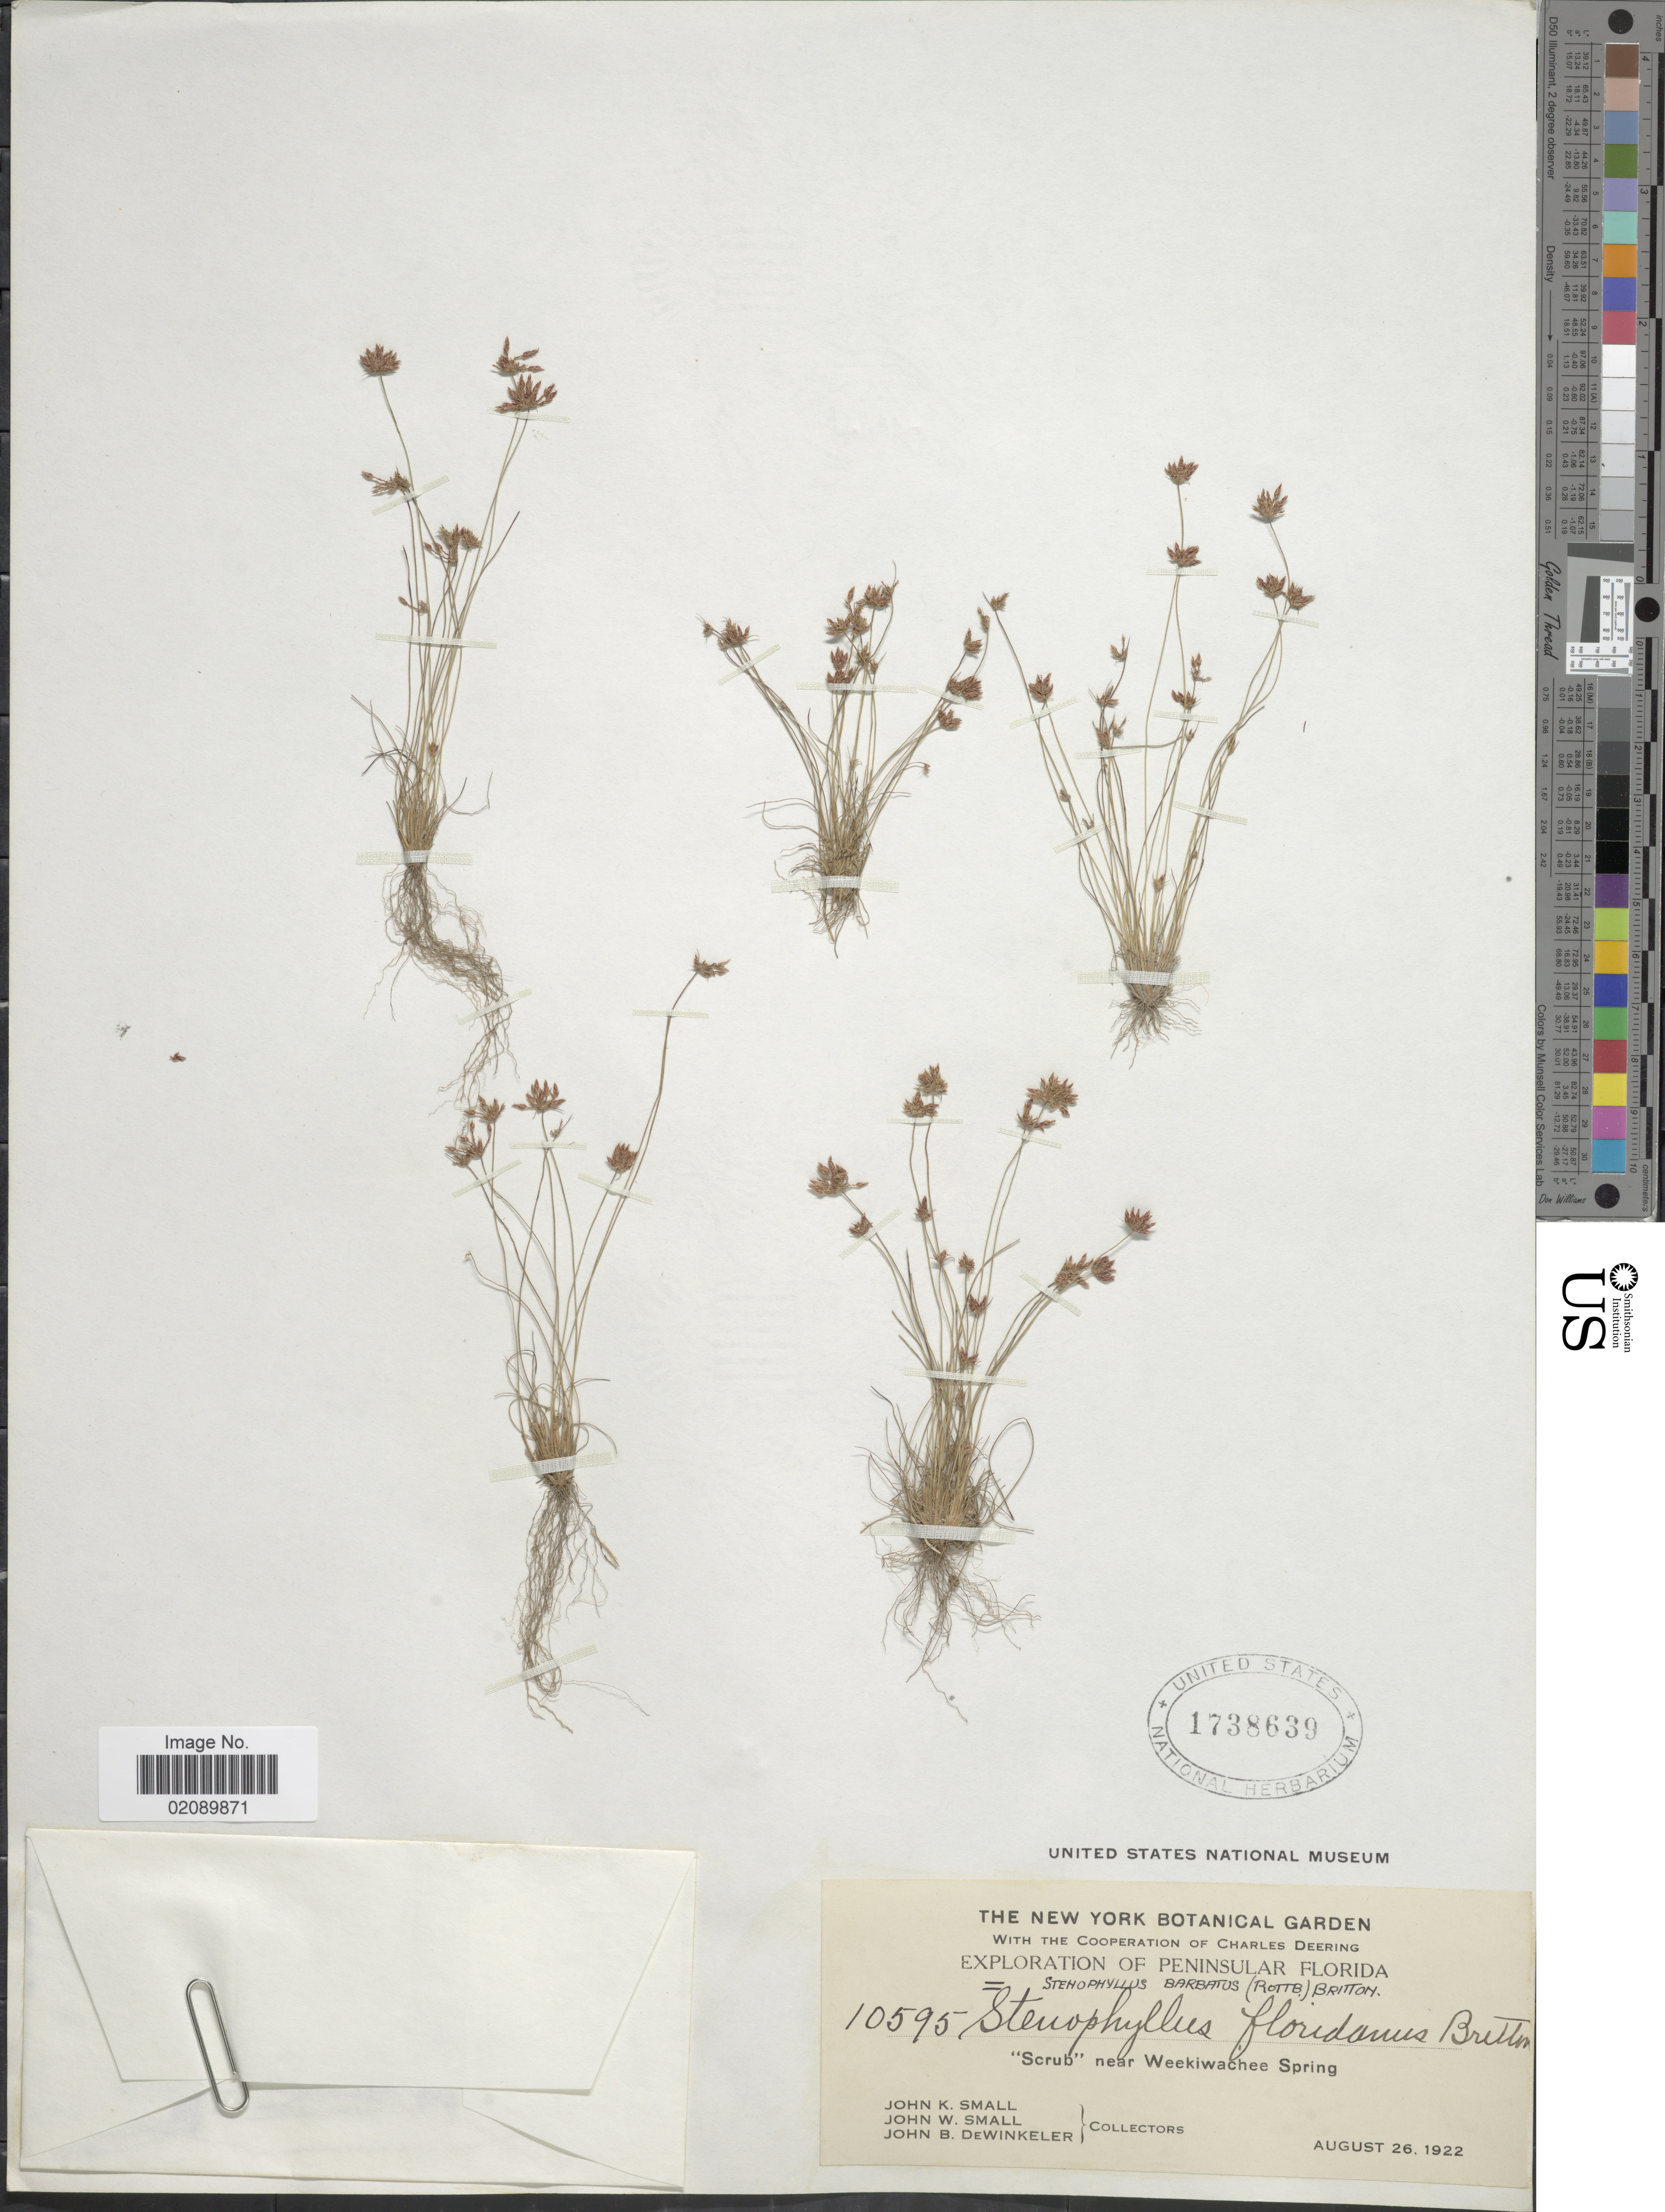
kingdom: Plantae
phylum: Tracheophyta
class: Liliopsida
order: Poales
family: Cyperaceae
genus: Bulbostylis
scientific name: Bulbostylis barbata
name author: (Rottb.) C.B. Clarke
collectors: J. K. Small, J. Small & J. B. Dewinkeler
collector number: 10595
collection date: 1922-08-26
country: United States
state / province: Florida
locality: Peninsular Florida. "Scrub" near Weekiwachee Spring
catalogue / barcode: US 1738639